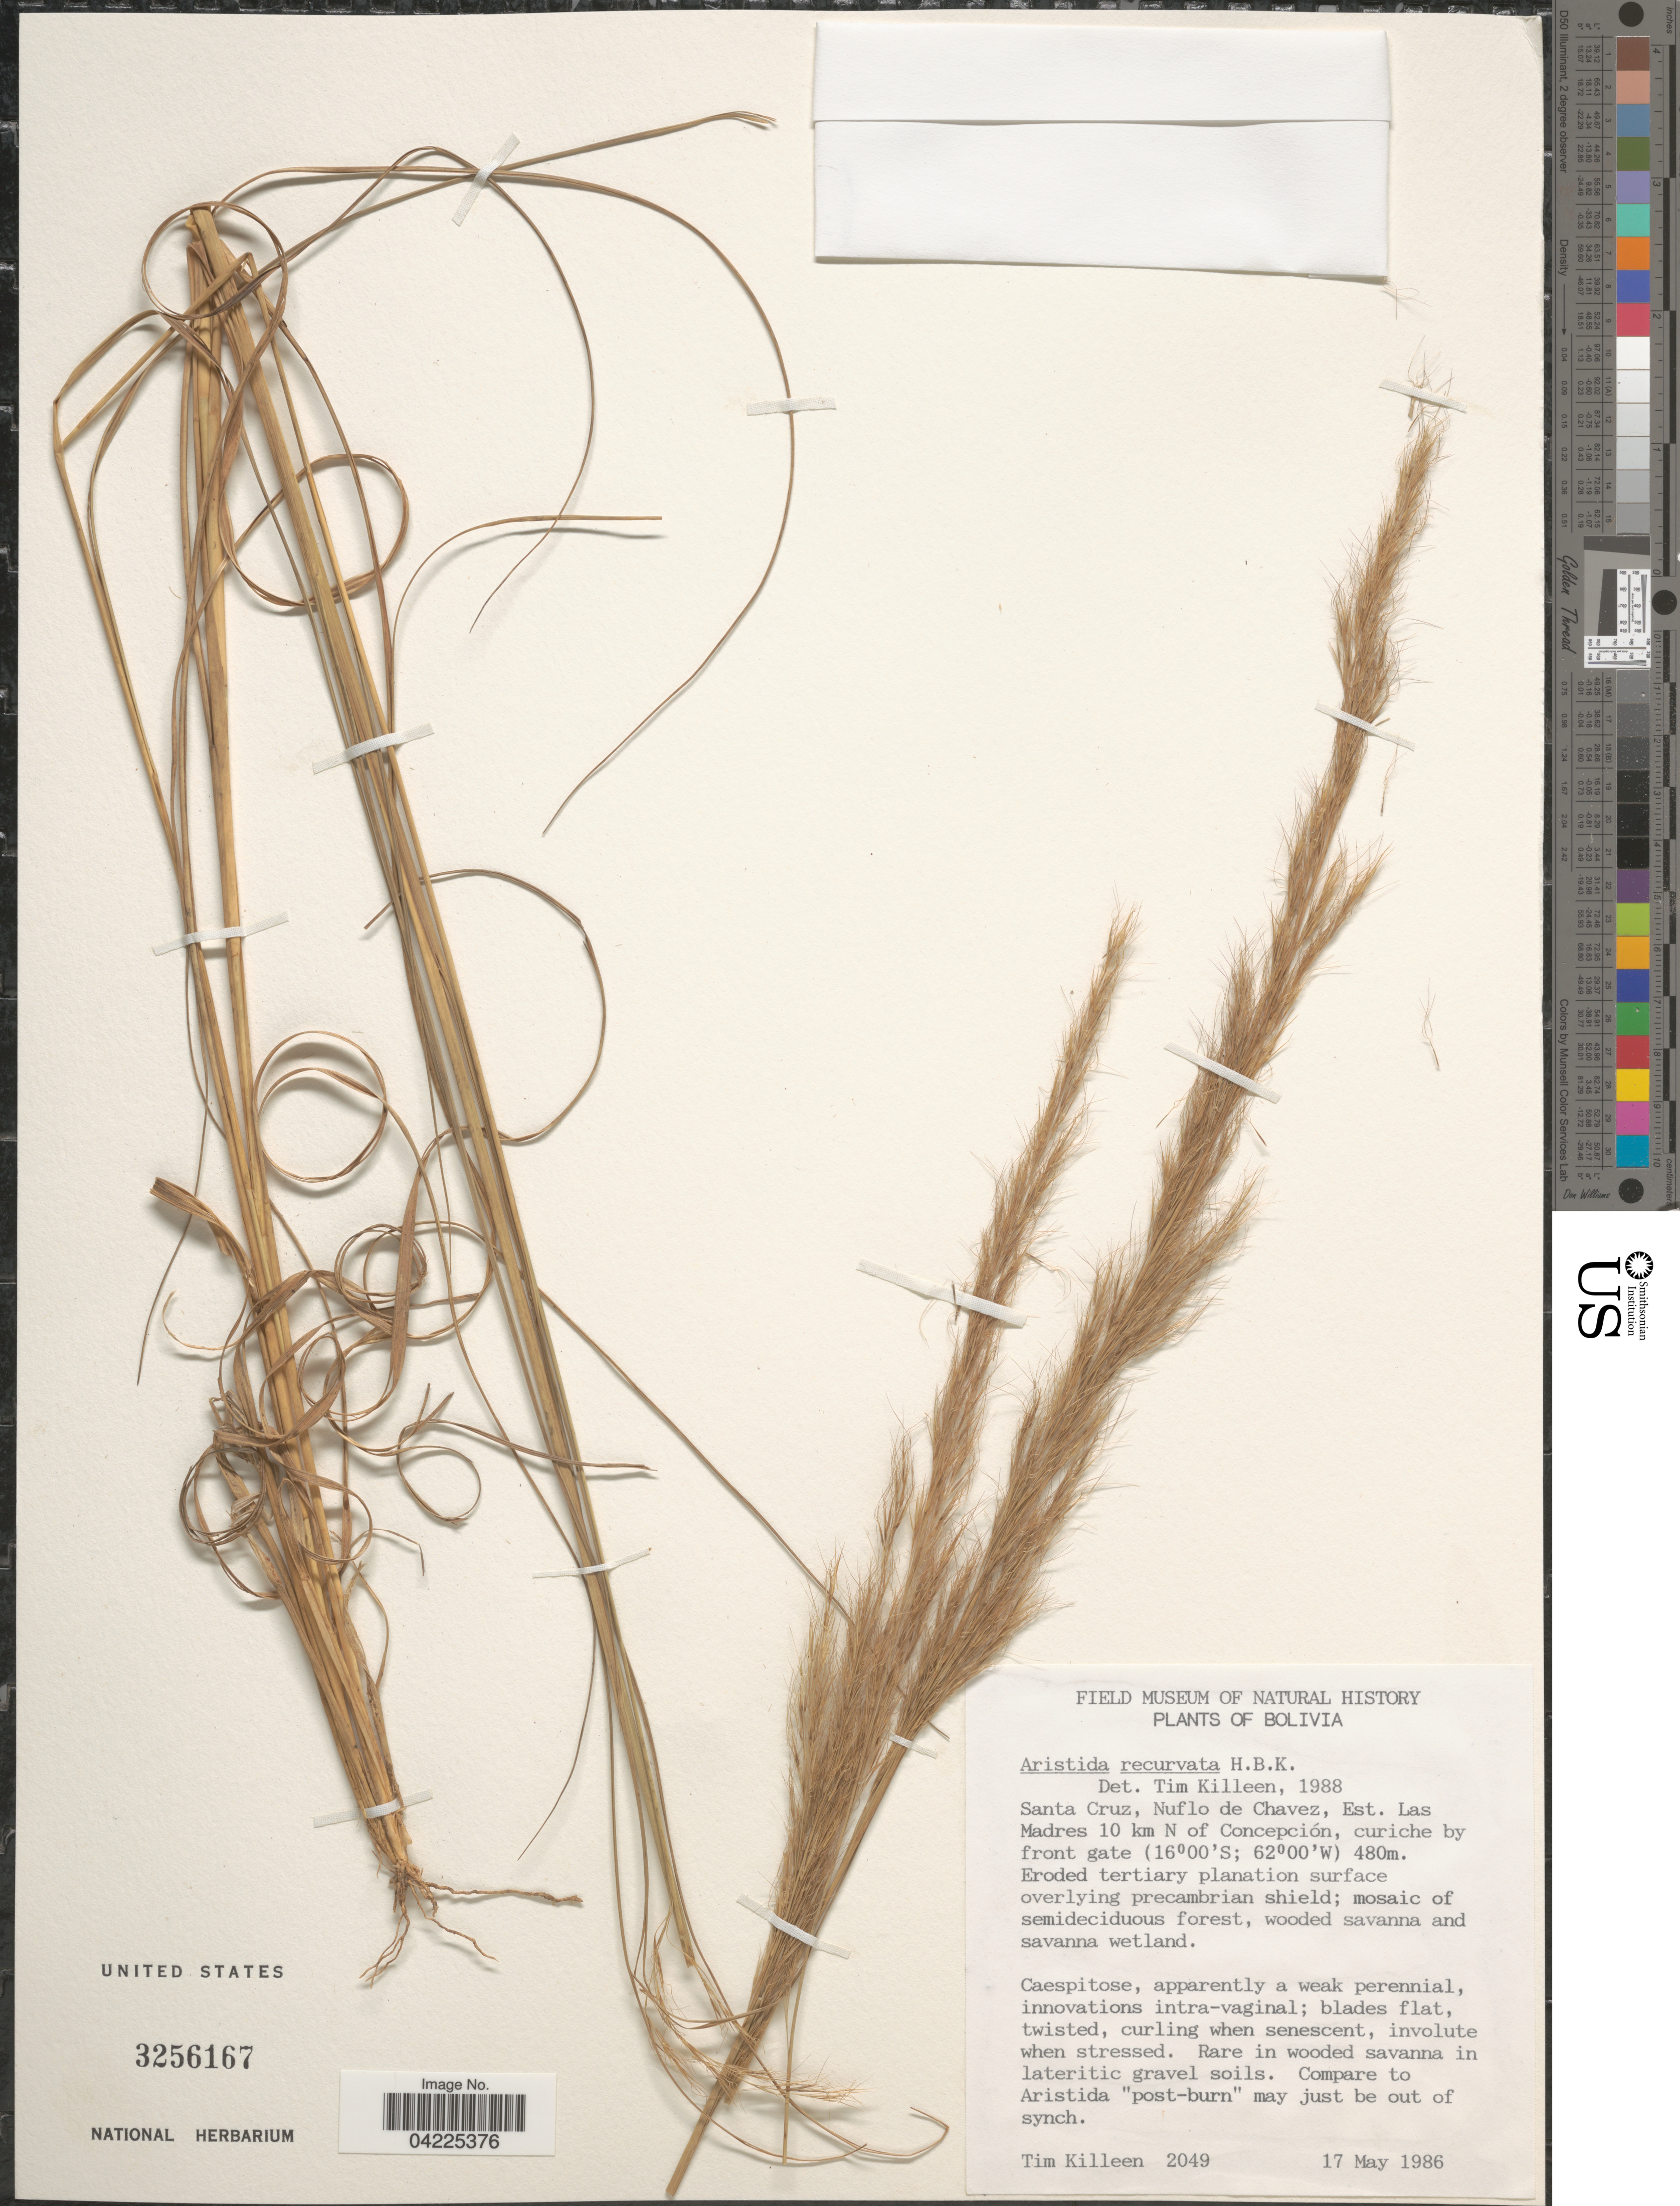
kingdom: Plantae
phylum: Tracheophyta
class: Liliopsida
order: Poales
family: Poaceae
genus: Aristida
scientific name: Aristida recurvata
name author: Kunth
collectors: T. J. Killeen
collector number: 2049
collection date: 1986-05-17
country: Bolivia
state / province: Santa Cruz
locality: Santa Cruz, Nuflo de Chavez, Est. Las Madres 10 km N of Concepción, curiche by front gate.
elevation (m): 480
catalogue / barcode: US 3256167